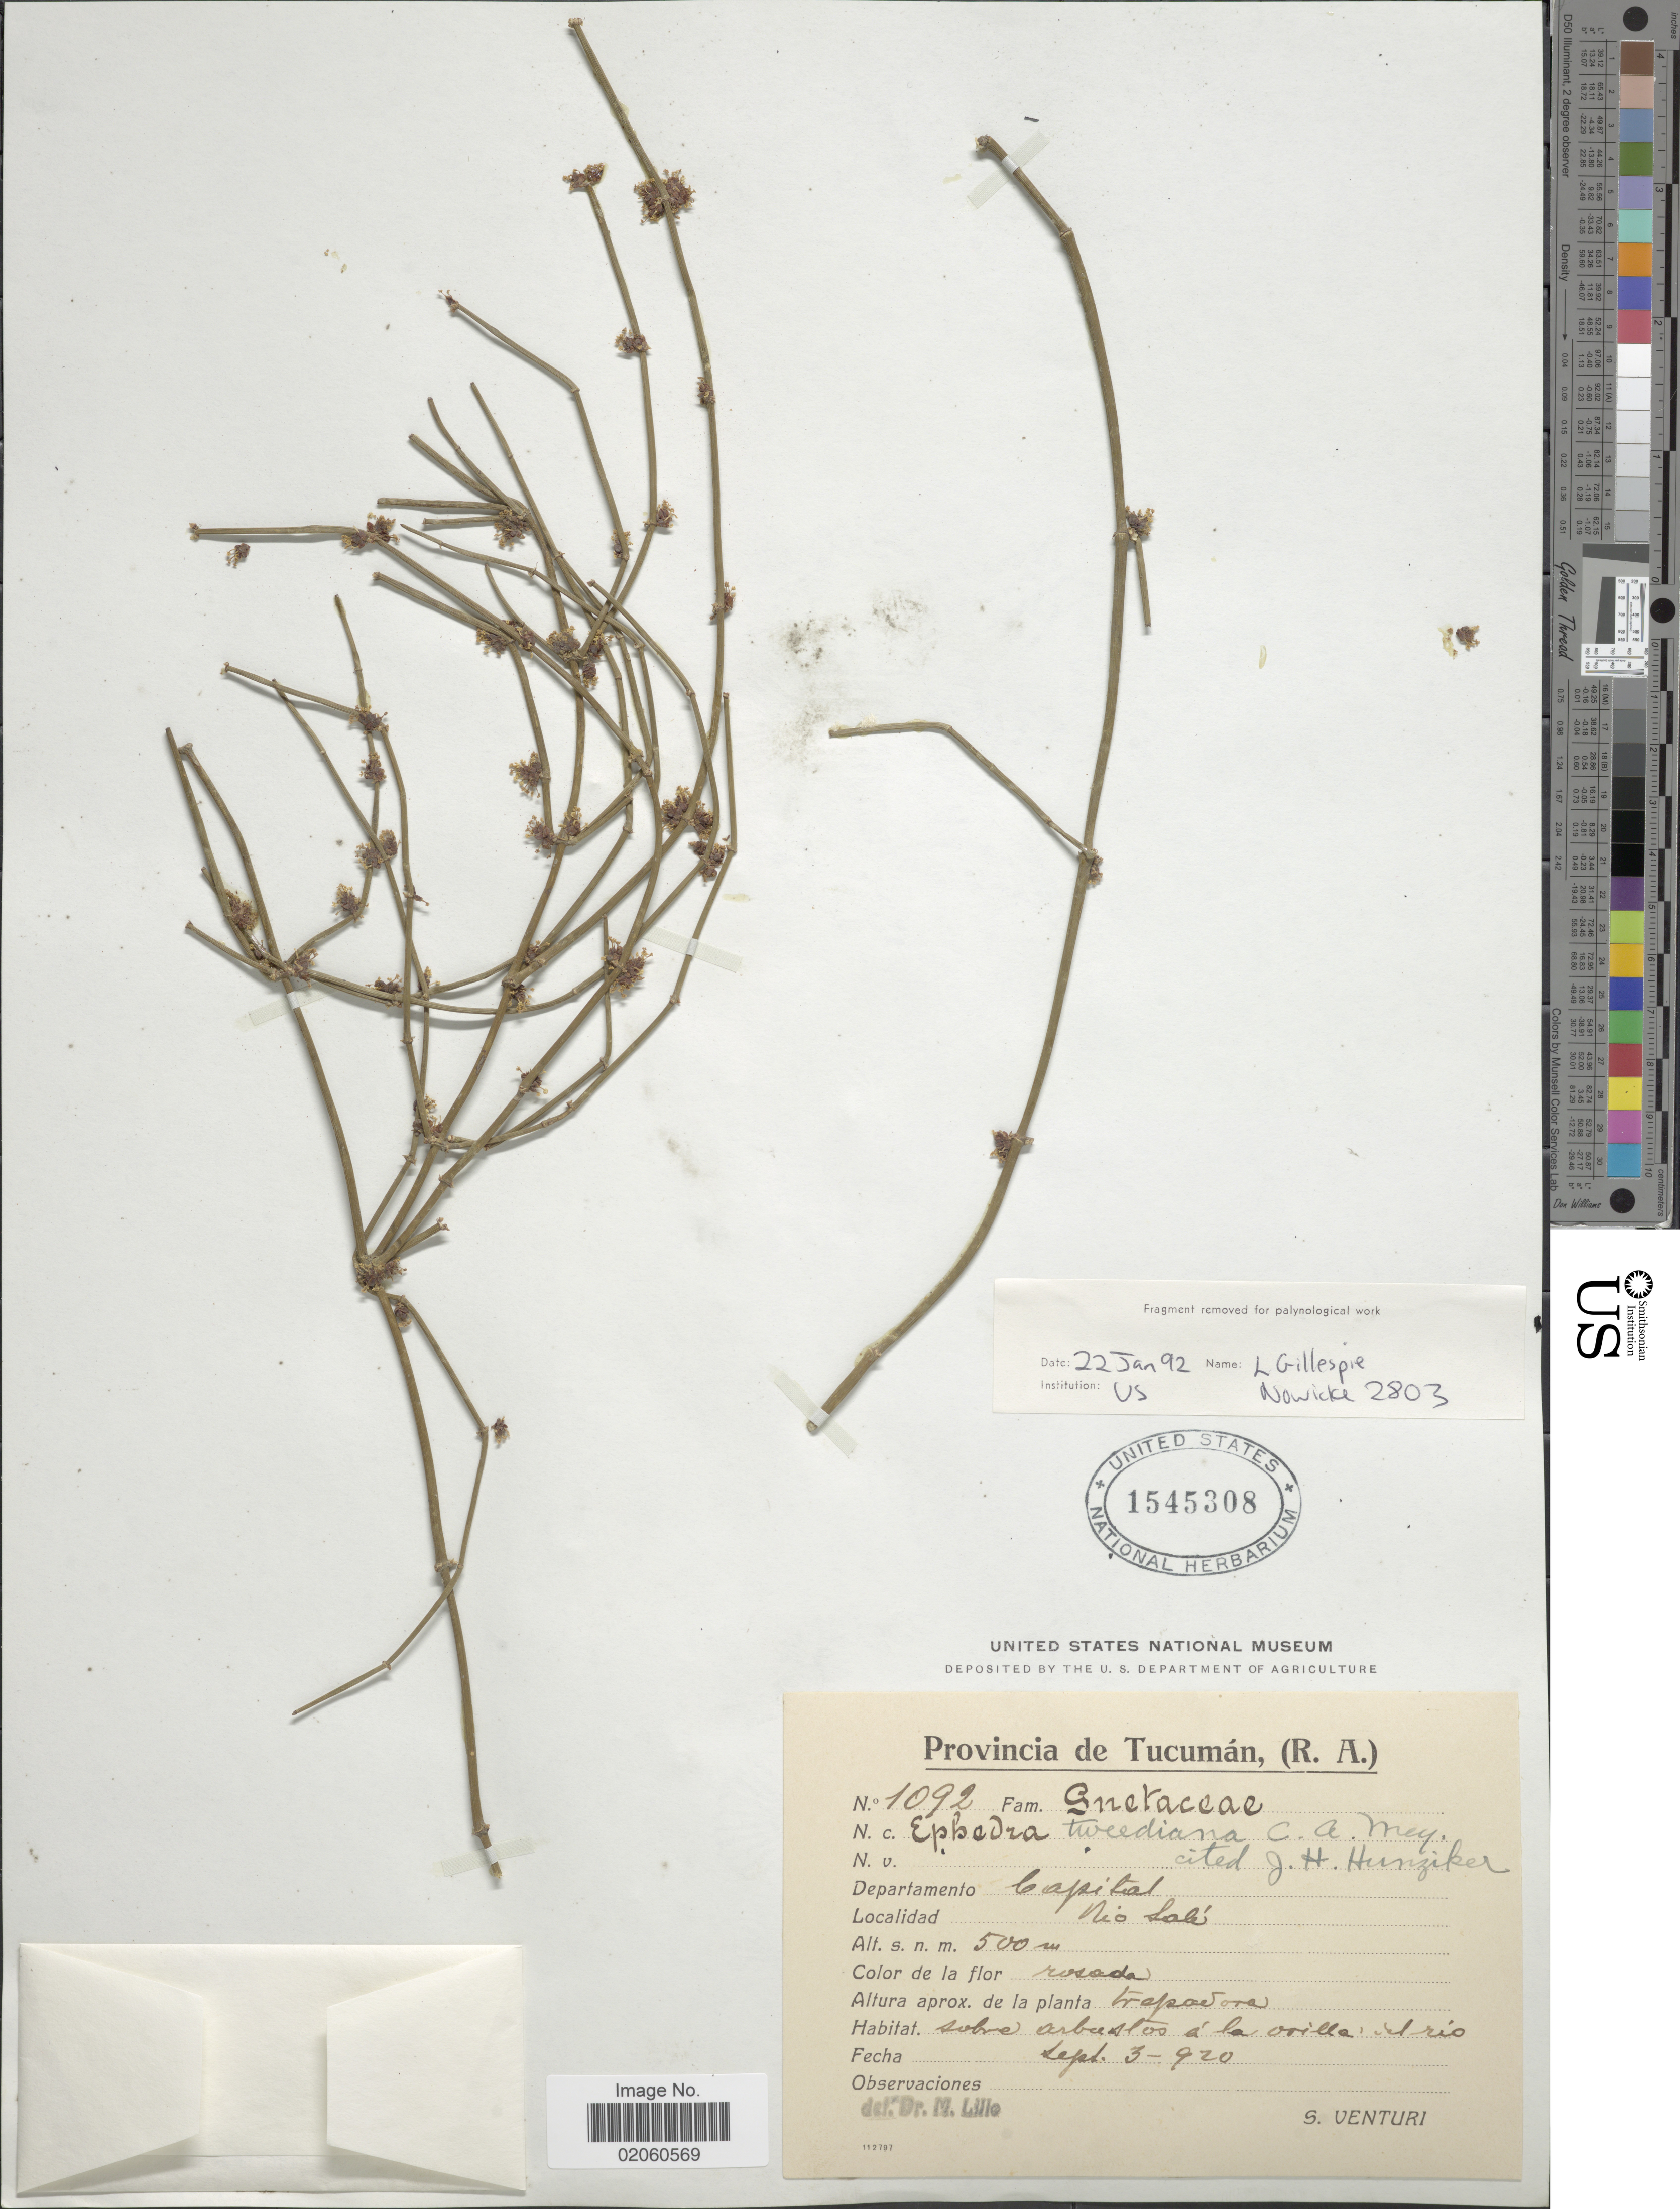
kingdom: Plantae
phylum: Tracheophyta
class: Gnetopsida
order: Ephedrales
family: Ephedraceae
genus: Ephedra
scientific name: Ephedra tweediana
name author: Fisch. & C.A. Mey.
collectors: S. Venturi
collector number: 1092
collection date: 1920-09-03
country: Argentina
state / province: Tucuman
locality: (R.A.), Departamento Capital, Rio Sali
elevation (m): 500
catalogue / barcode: US 1545308